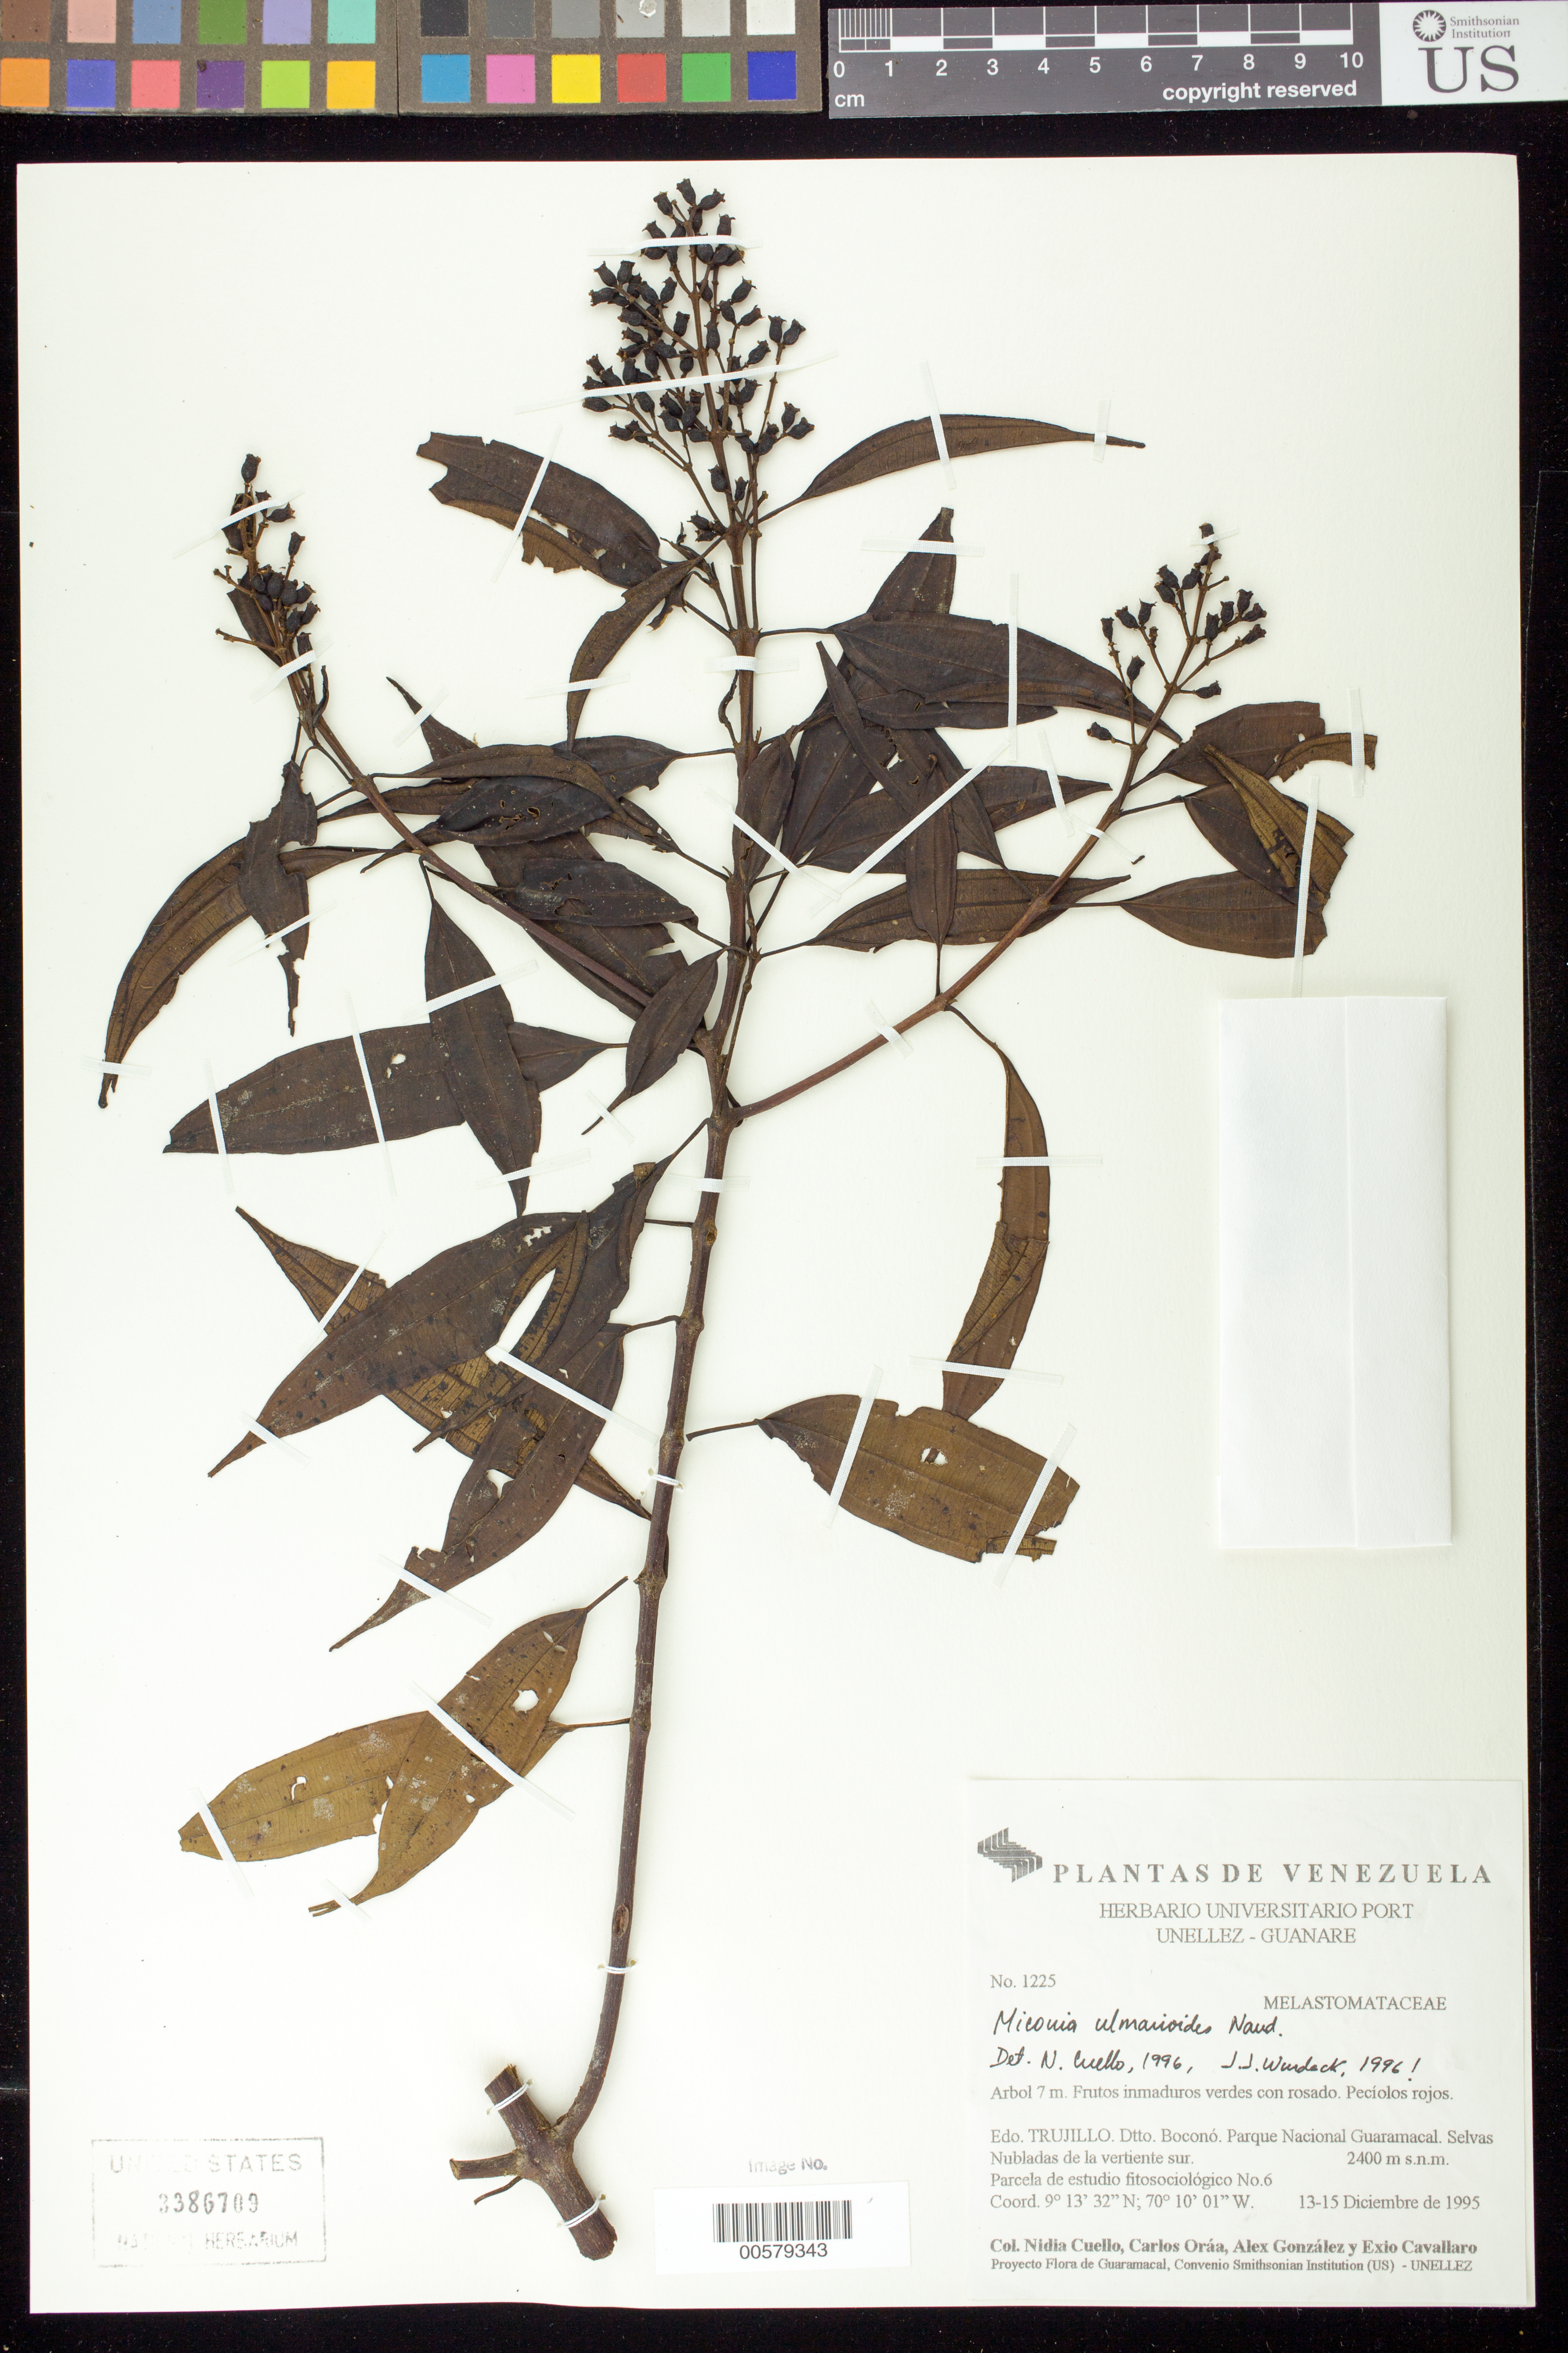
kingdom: Plantae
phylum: Tracheophyta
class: Magnoliopsida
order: Myrtales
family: Melastomataceae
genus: Miconia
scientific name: Miconia ulmarioides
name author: Naudin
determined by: Wurdack, John J., (US), US (UNITED STATES)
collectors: N. L. Cuello, C. Oráa, A. Gonzáles & E. Cavallaro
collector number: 1225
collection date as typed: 13 Dec 1995 to 15 Dec 1995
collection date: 1995-12-13/1995-12-15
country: Venezuela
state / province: Trujillo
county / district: Boconó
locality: Parque Nacional Guaramacal. Vertiente S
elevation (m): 2400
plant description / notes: AAU, CAS, K, MO, NY, PORT, US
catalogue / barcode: US 3386709